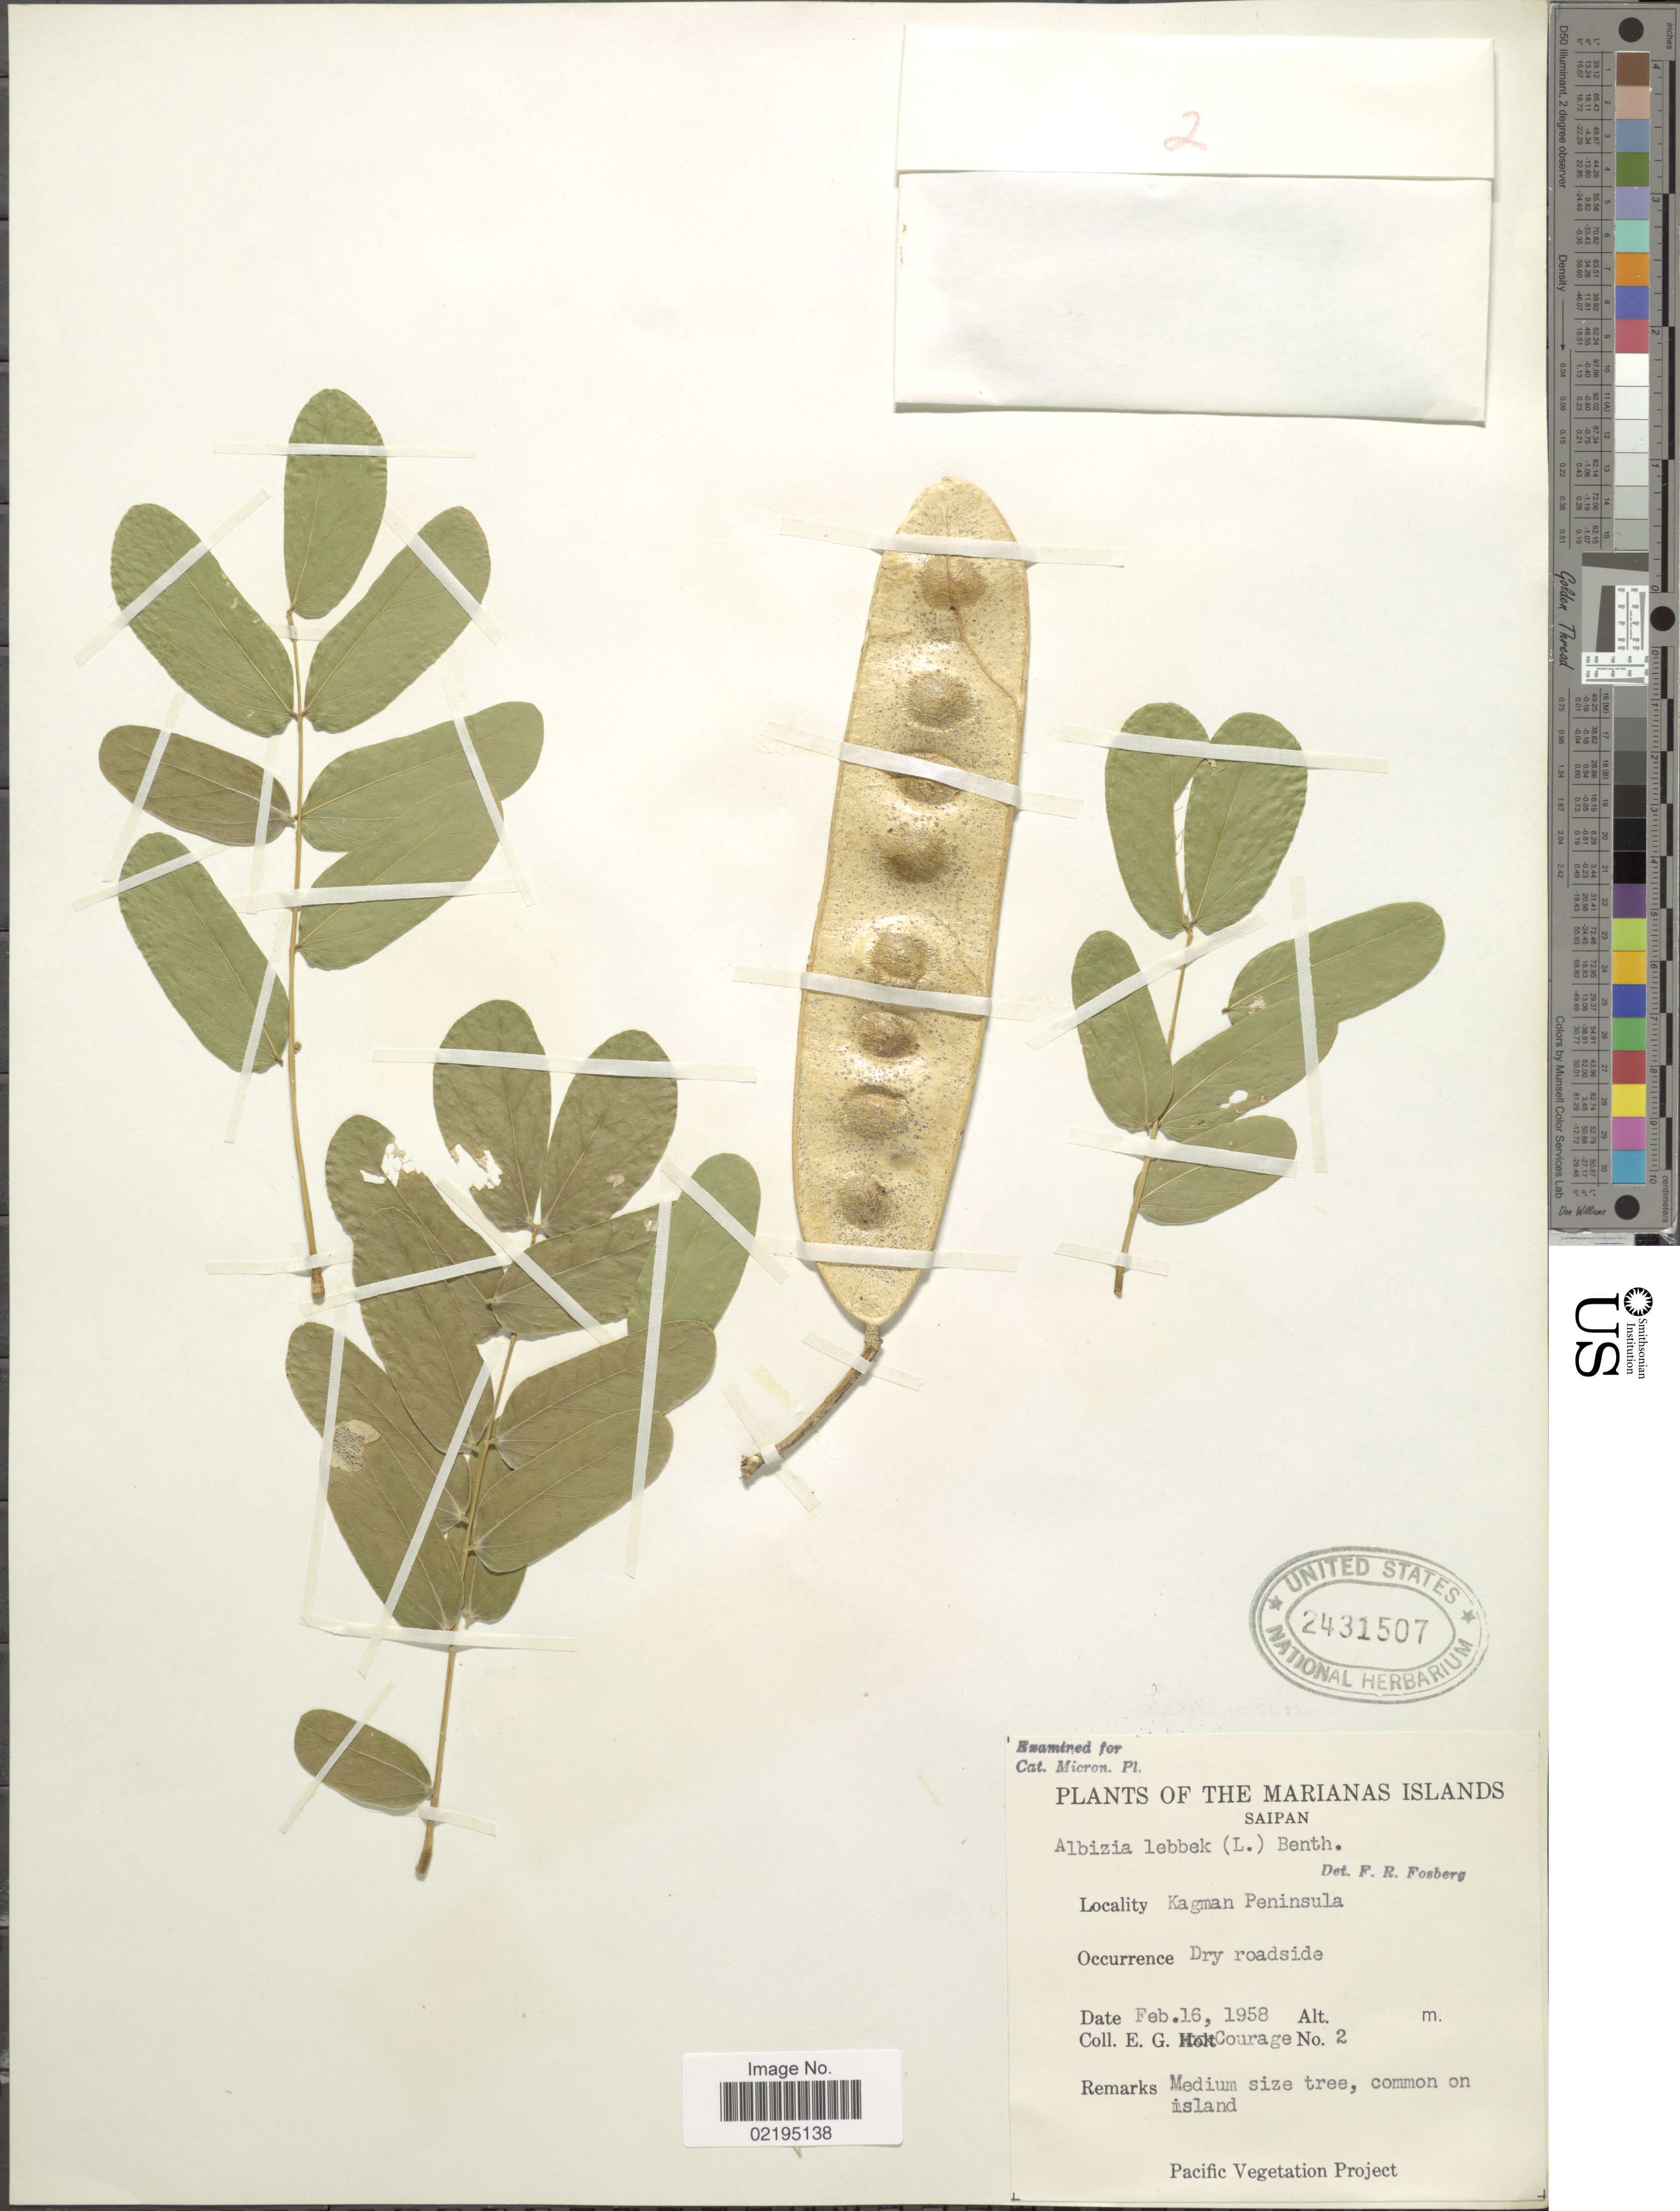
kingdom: Plantae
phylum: Tracheophyta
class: Magnoliopsida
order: Fabales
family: Fabaceae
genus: Albizia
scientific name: Albizia lebbeck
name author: (L.) Benth.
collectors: E. Courage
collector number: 2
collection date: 1958-02-16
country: Northern Mariana Islands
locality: Saipan, Kagman Peninsula, dry roadside.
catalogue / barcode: US 2431507